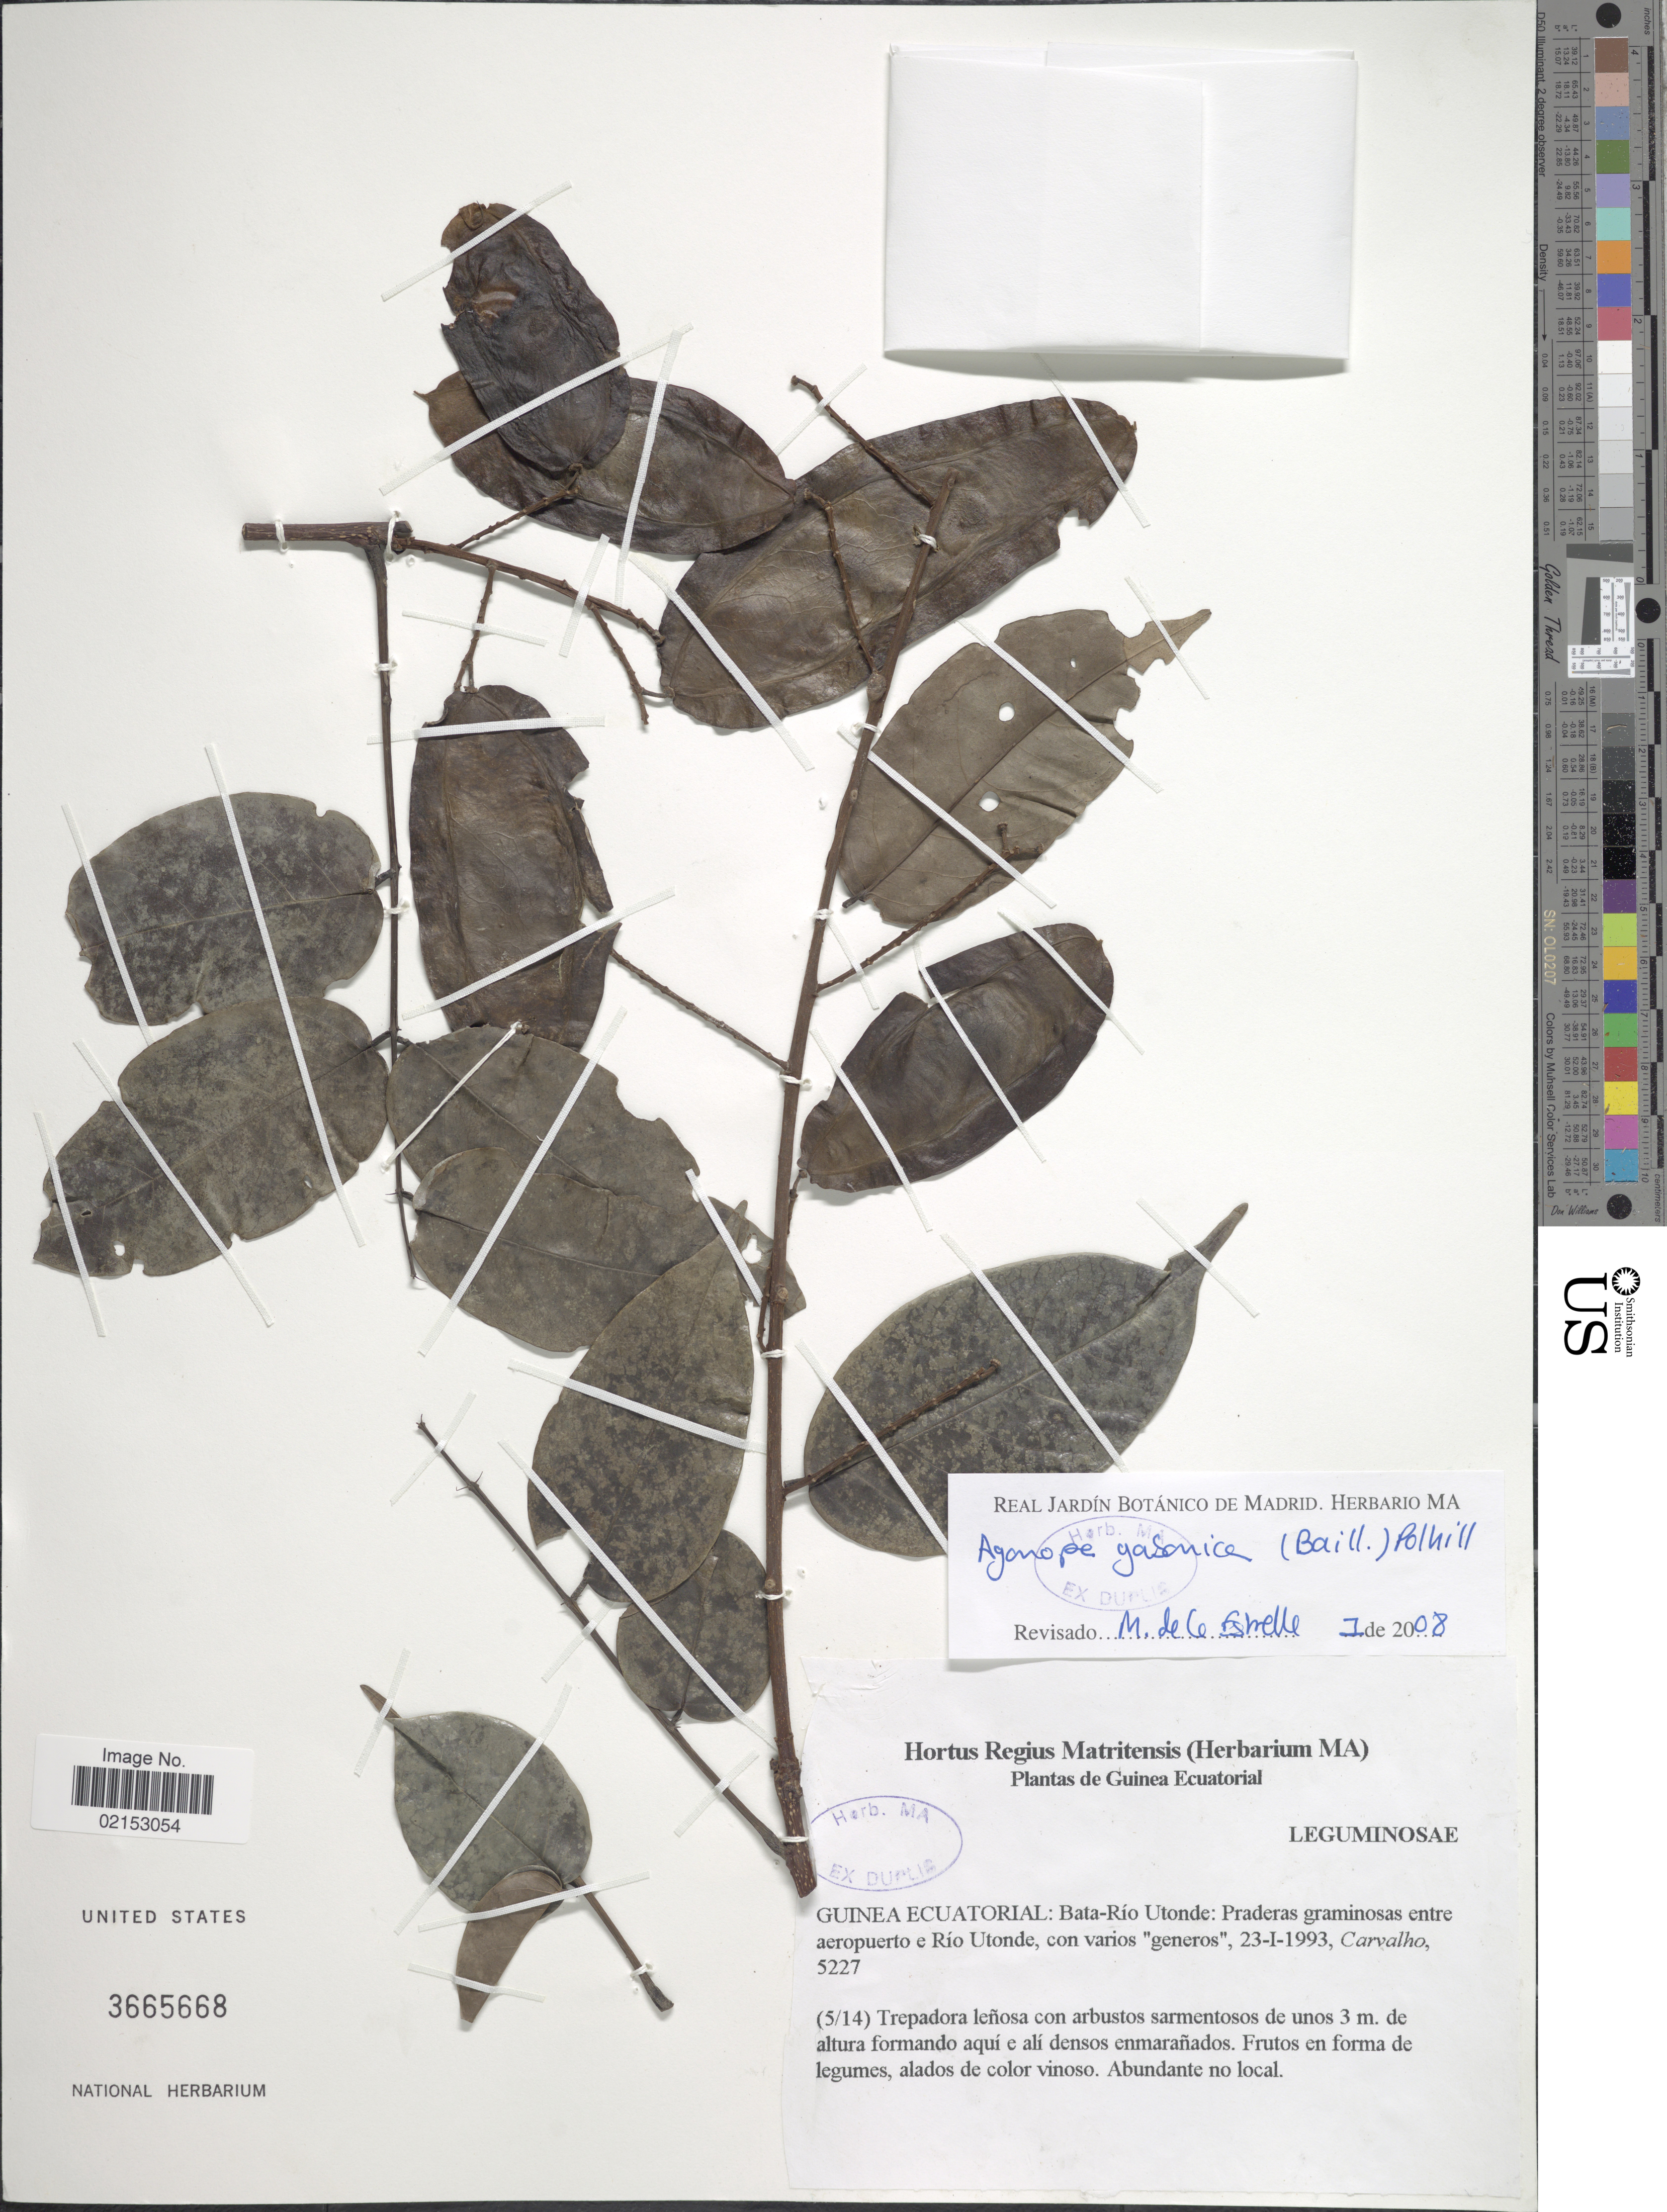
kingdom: Plantae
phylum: Tracheophyta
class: Magnoliopsida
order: Fabales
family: Fabaceae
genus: Aganope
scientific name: Aganope gabonica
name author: (Baill.) Polhill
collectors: Carvalho, --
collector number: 5227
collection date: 1993-01-23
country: Equatorial Guinea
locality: Guinea Ecuatorial: Bata-Río Utonde: Praderas graminosas entre aeropuerto e Río Utonde, con varios 'generos'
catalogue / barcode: US 3665668